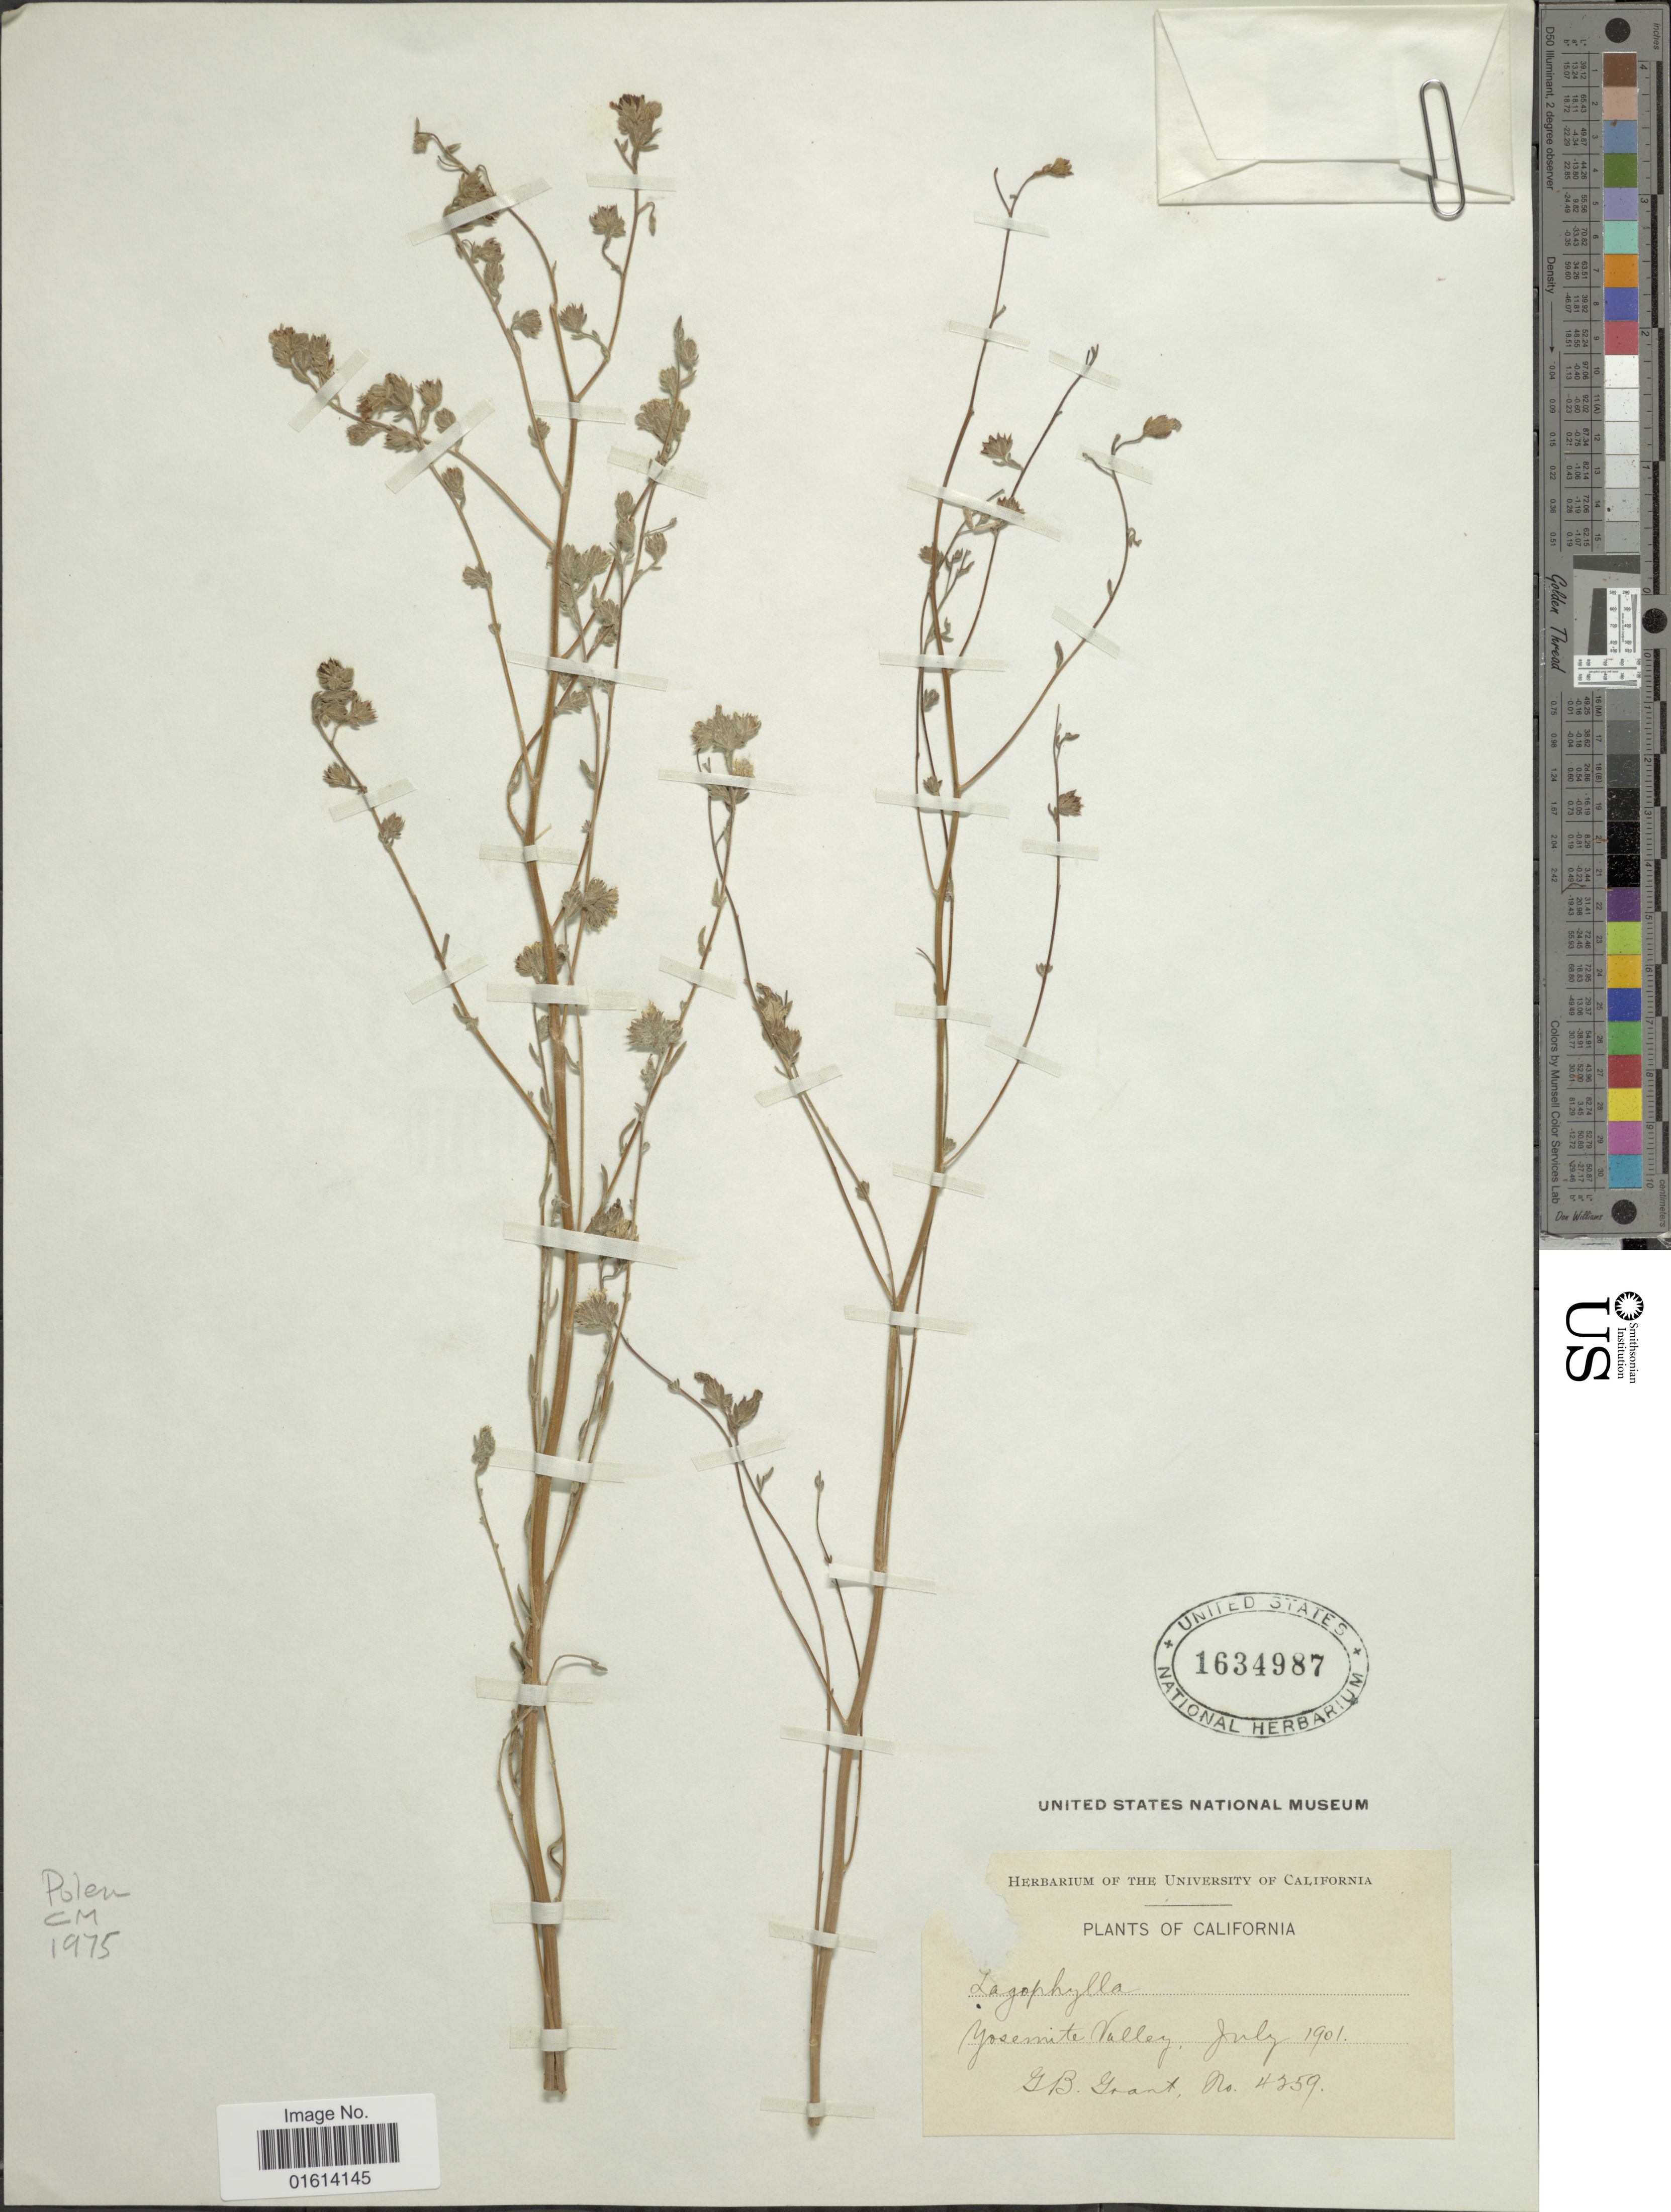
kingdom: Plantae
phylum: Tracheophyta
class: Magnoliopsida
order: Asterales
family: Asteraceae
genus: Lagophylla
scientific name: Lagophylla glandulosa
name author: A. Gray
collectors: G. Grant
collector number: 4259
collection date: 1901-07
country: United States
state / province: California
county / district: Mariposa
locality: Yosemite Valley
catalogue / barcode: US 1634987